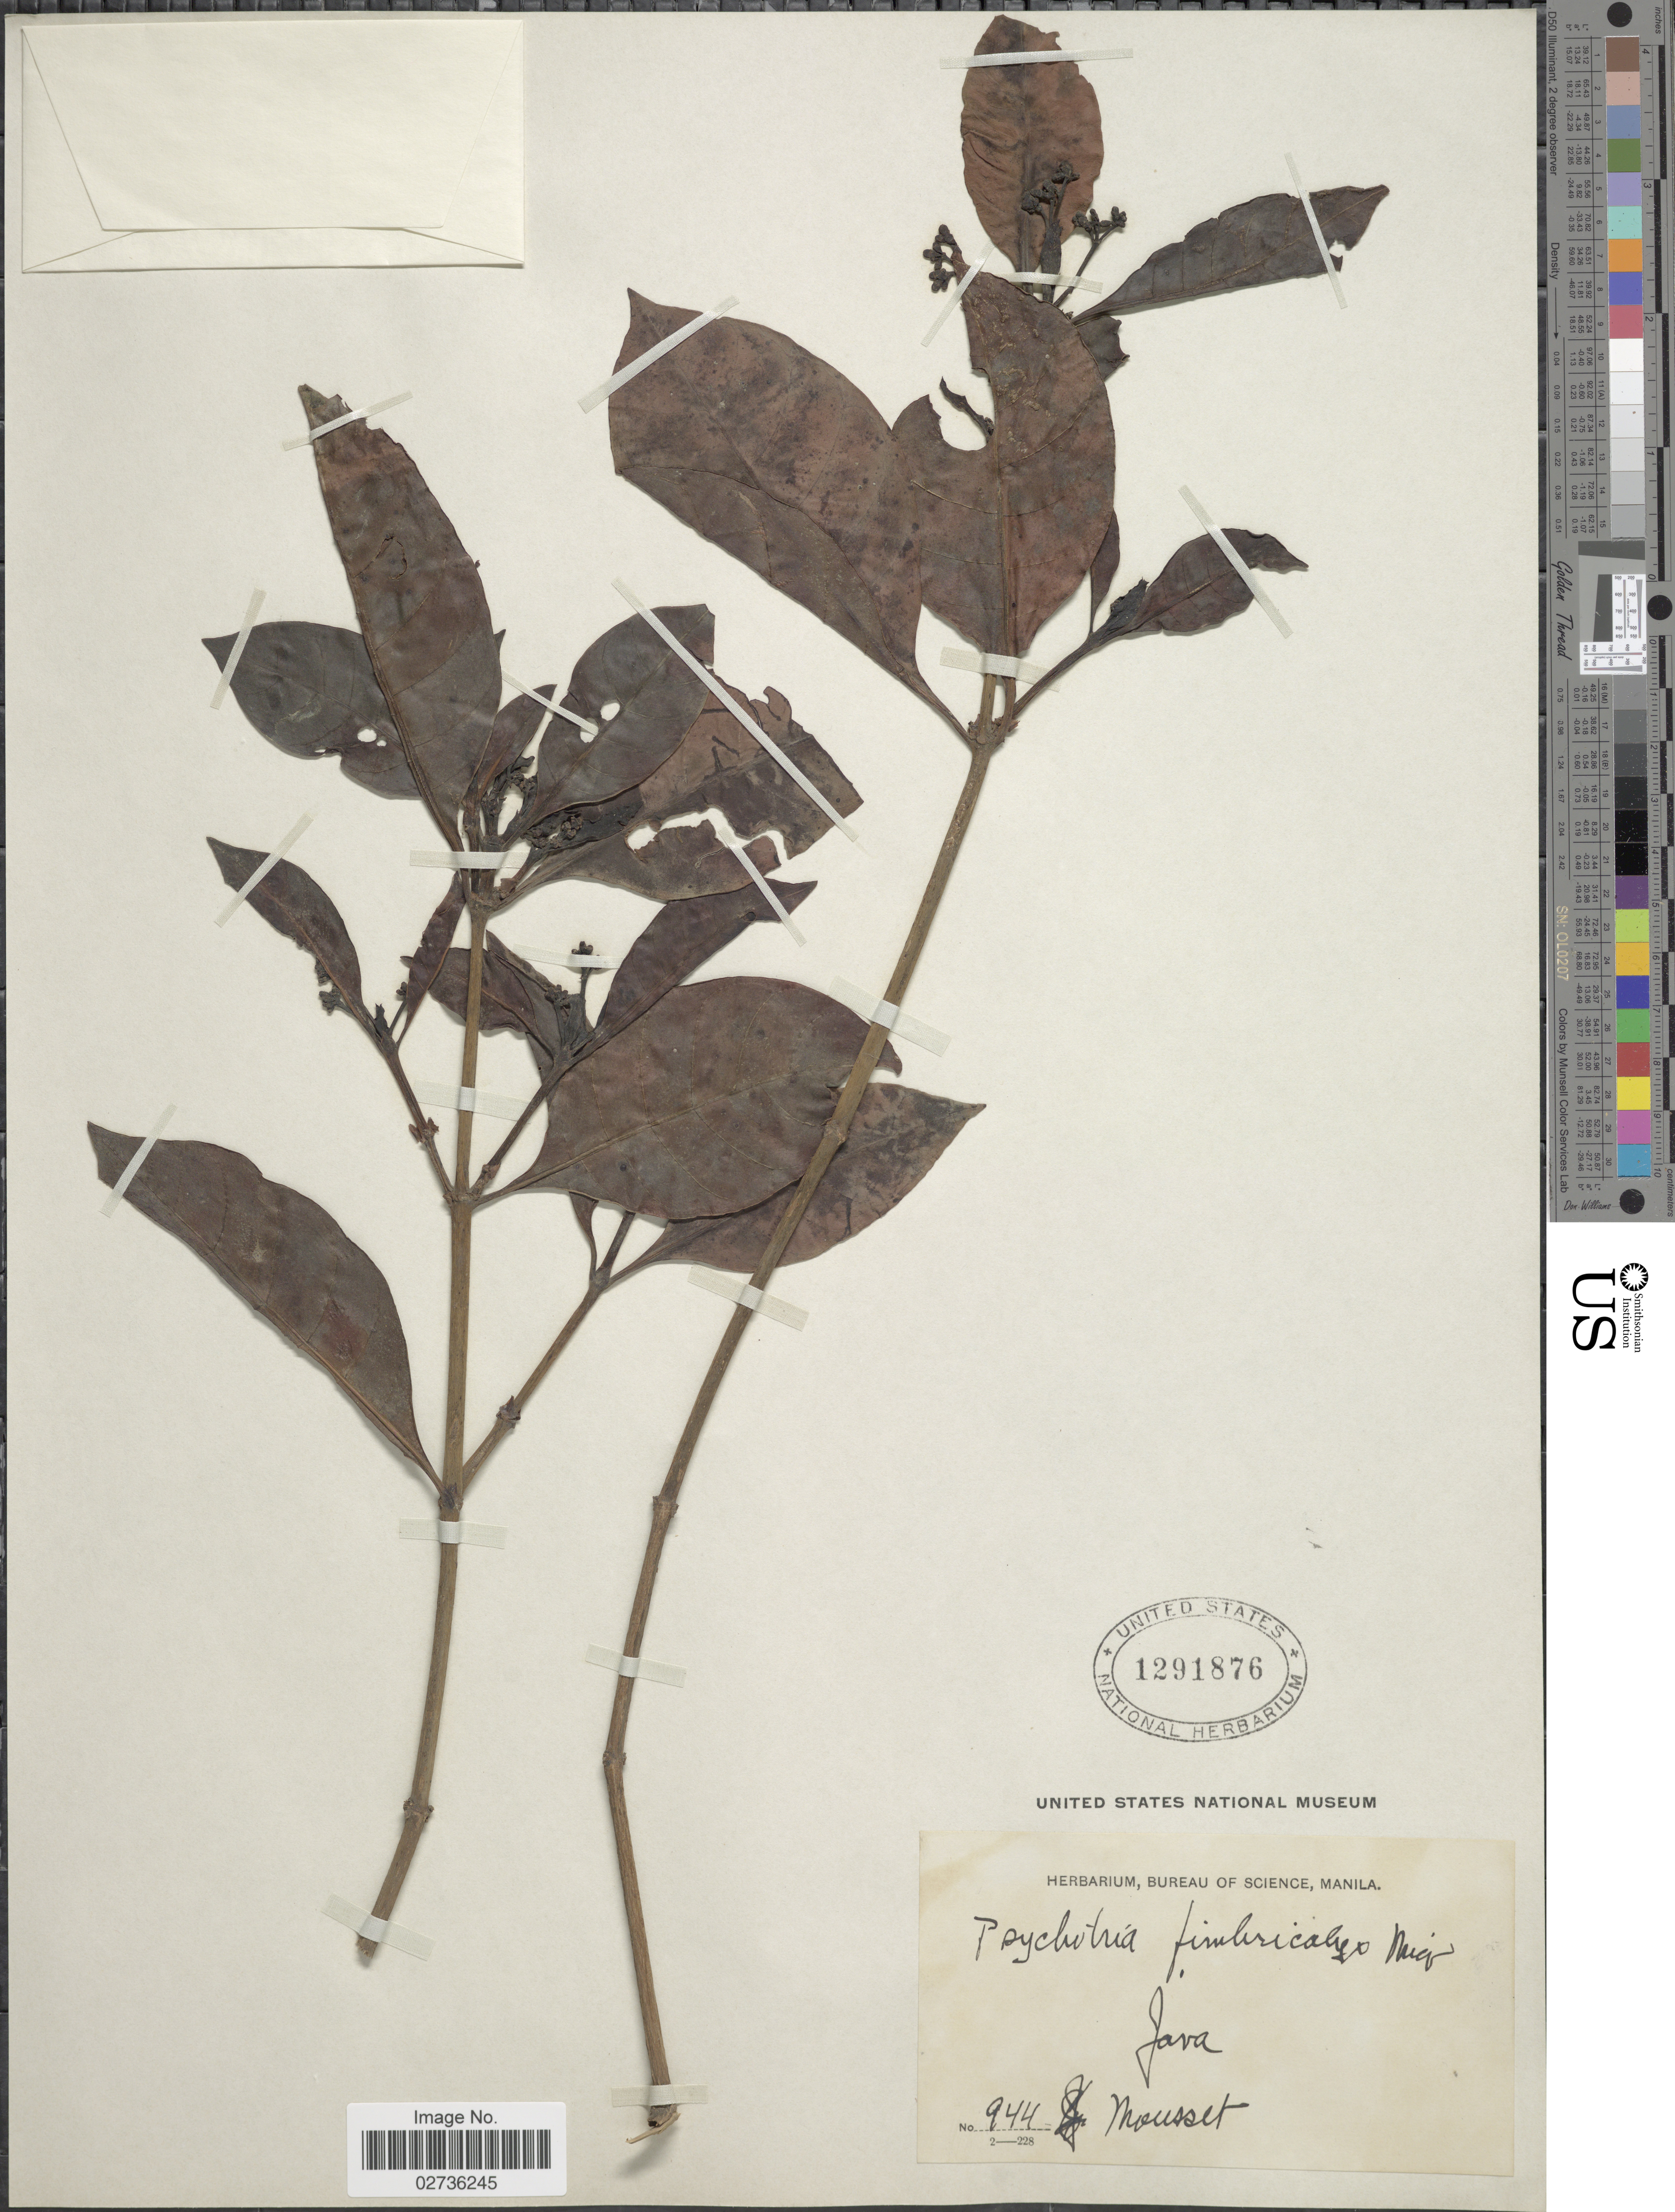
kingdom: Plantae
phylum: Tracheophyta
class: Magnoliopsida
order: Gentianales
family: Rubiaceae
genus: Psychotria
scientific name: Psychotria fimbricalyx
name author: (Miq.) Boerl.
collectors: Mousset, --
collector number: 944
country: Indonesia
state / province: Java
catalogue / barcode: US 1291876